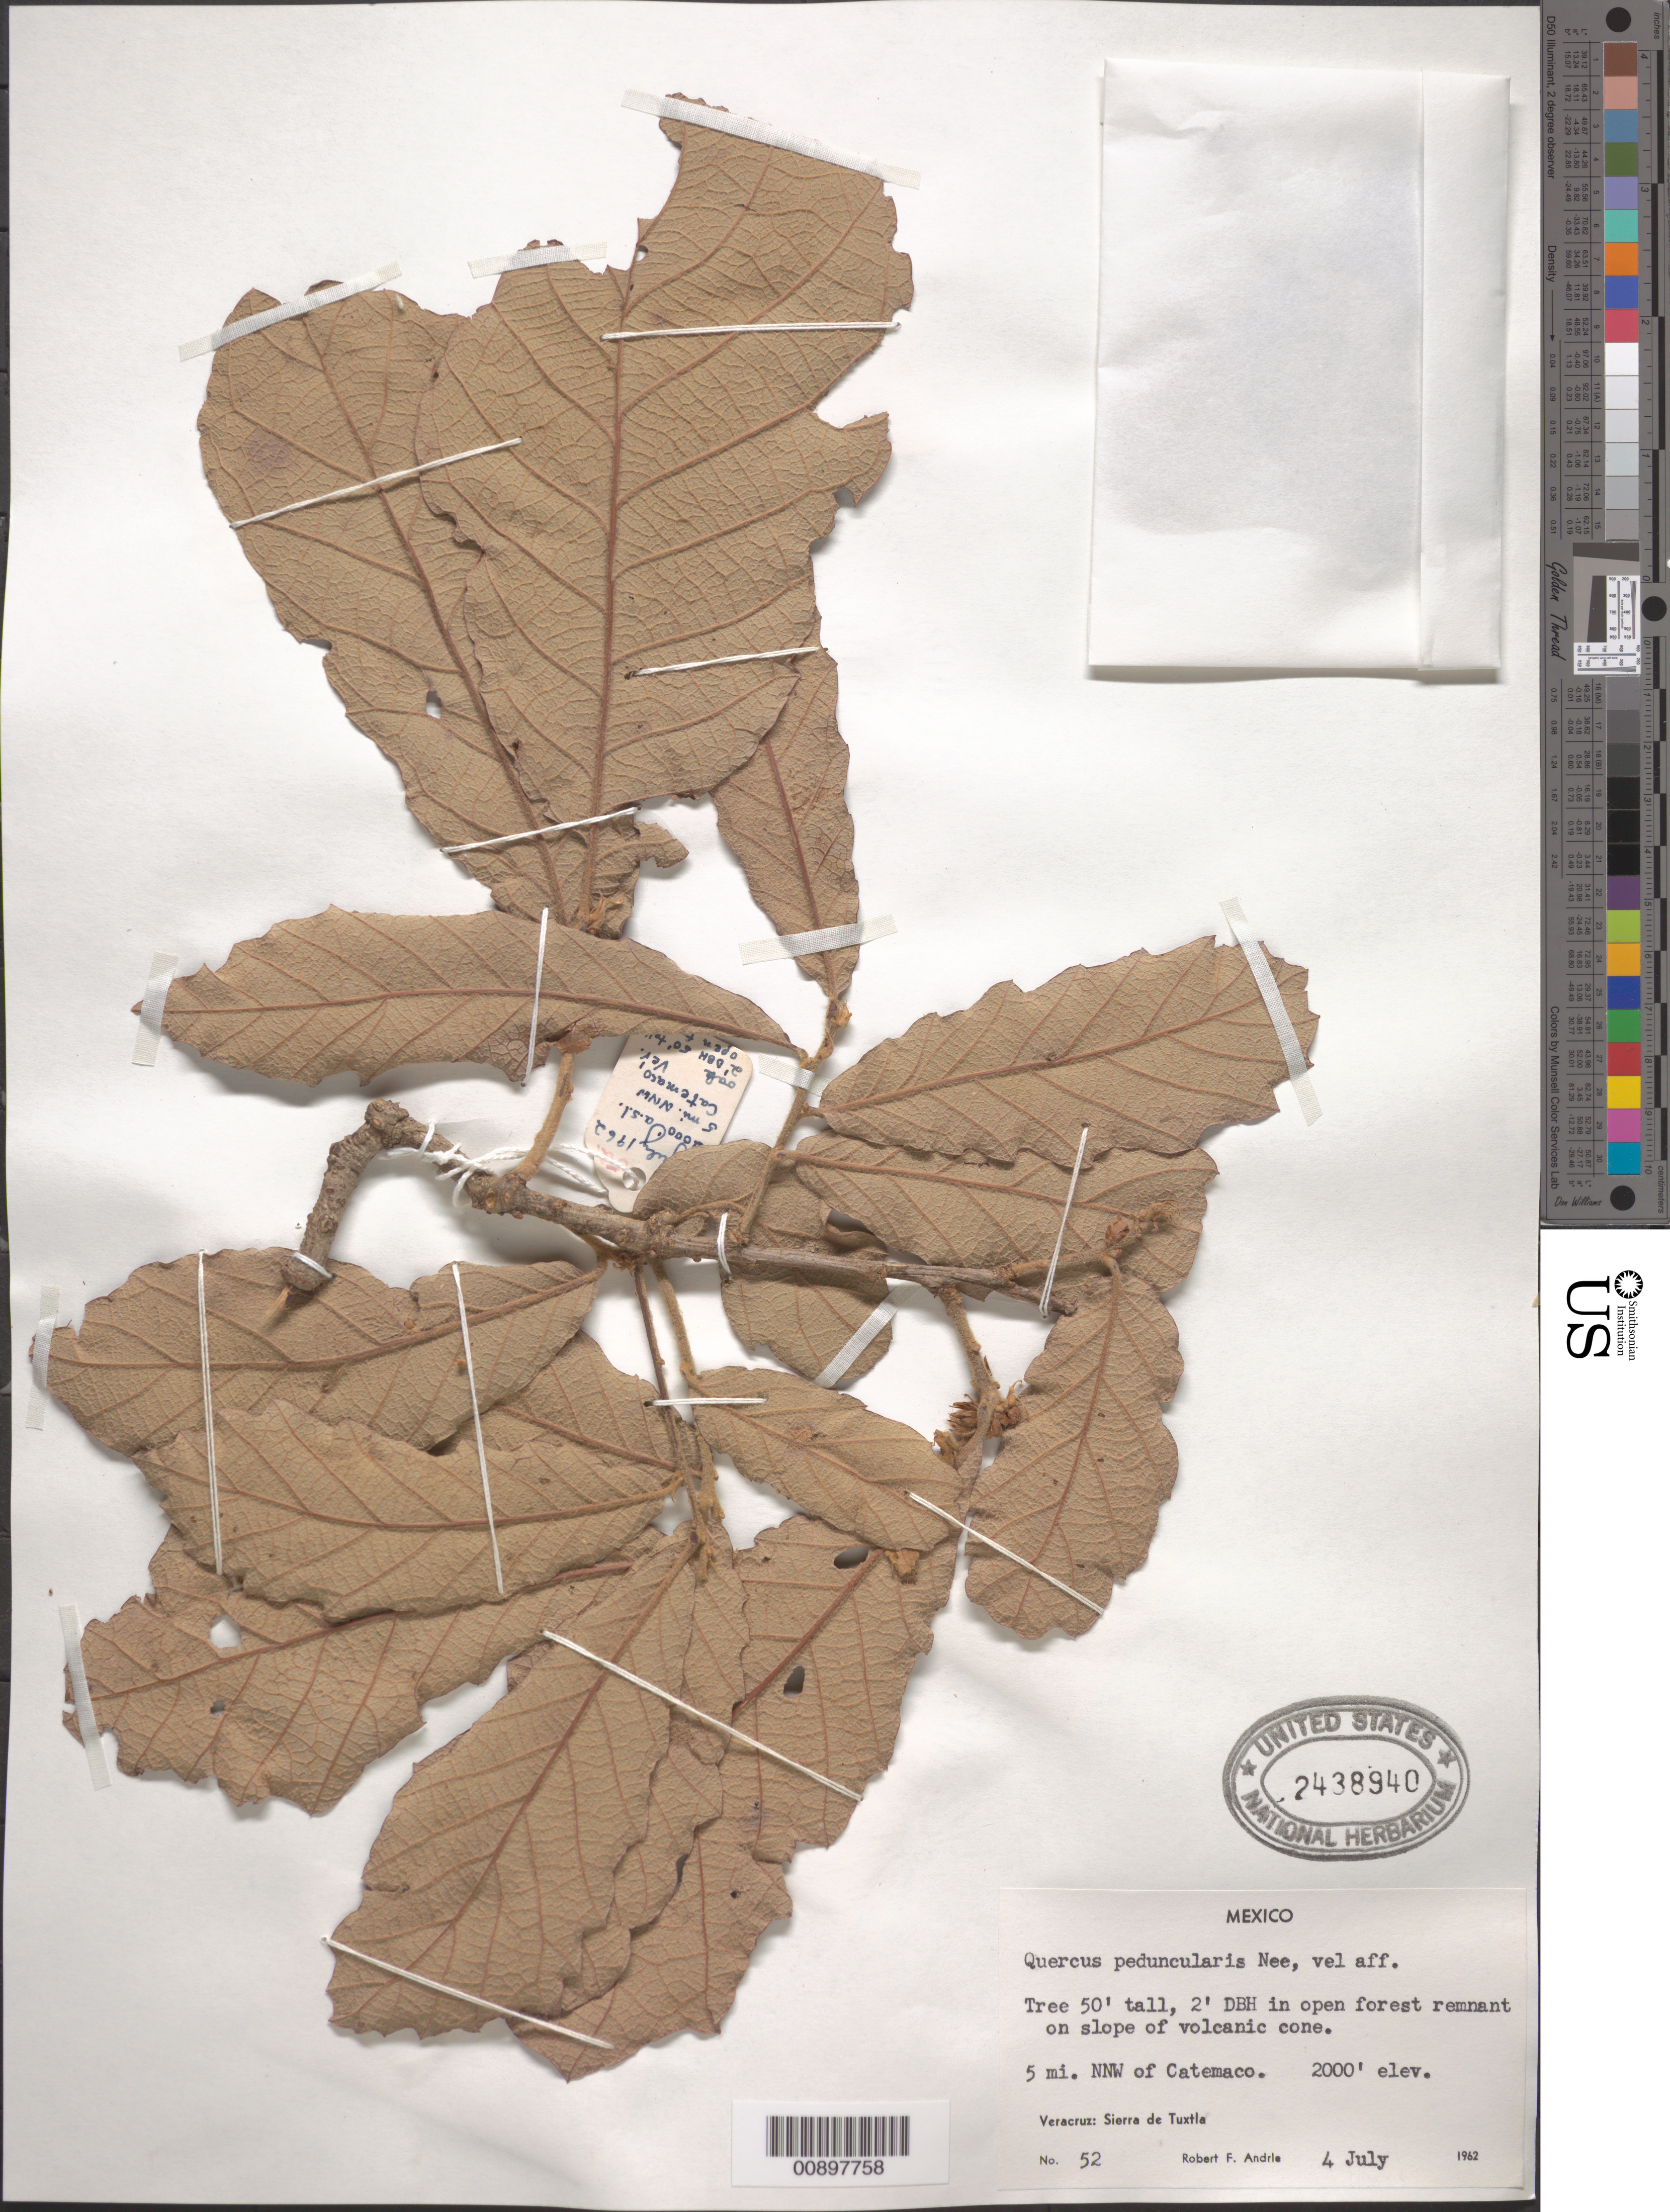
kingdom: Plantae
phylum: Tracheophyta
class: Magnoliopsida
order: Fagales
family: Fagaceae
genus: Quercus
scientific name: Quercus peduncularis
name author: Née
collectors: R. Andrle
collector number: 52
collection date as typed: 04 Jul 1962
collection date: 1962-07-04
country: Mexico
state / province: Veracruz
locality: Veracruz: Sierra de Tuxtla: 5 mi. NNW of Catemaco.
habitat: In open forest remnant on slope of volcanic cone.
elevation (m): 610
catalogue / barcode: US 2438940